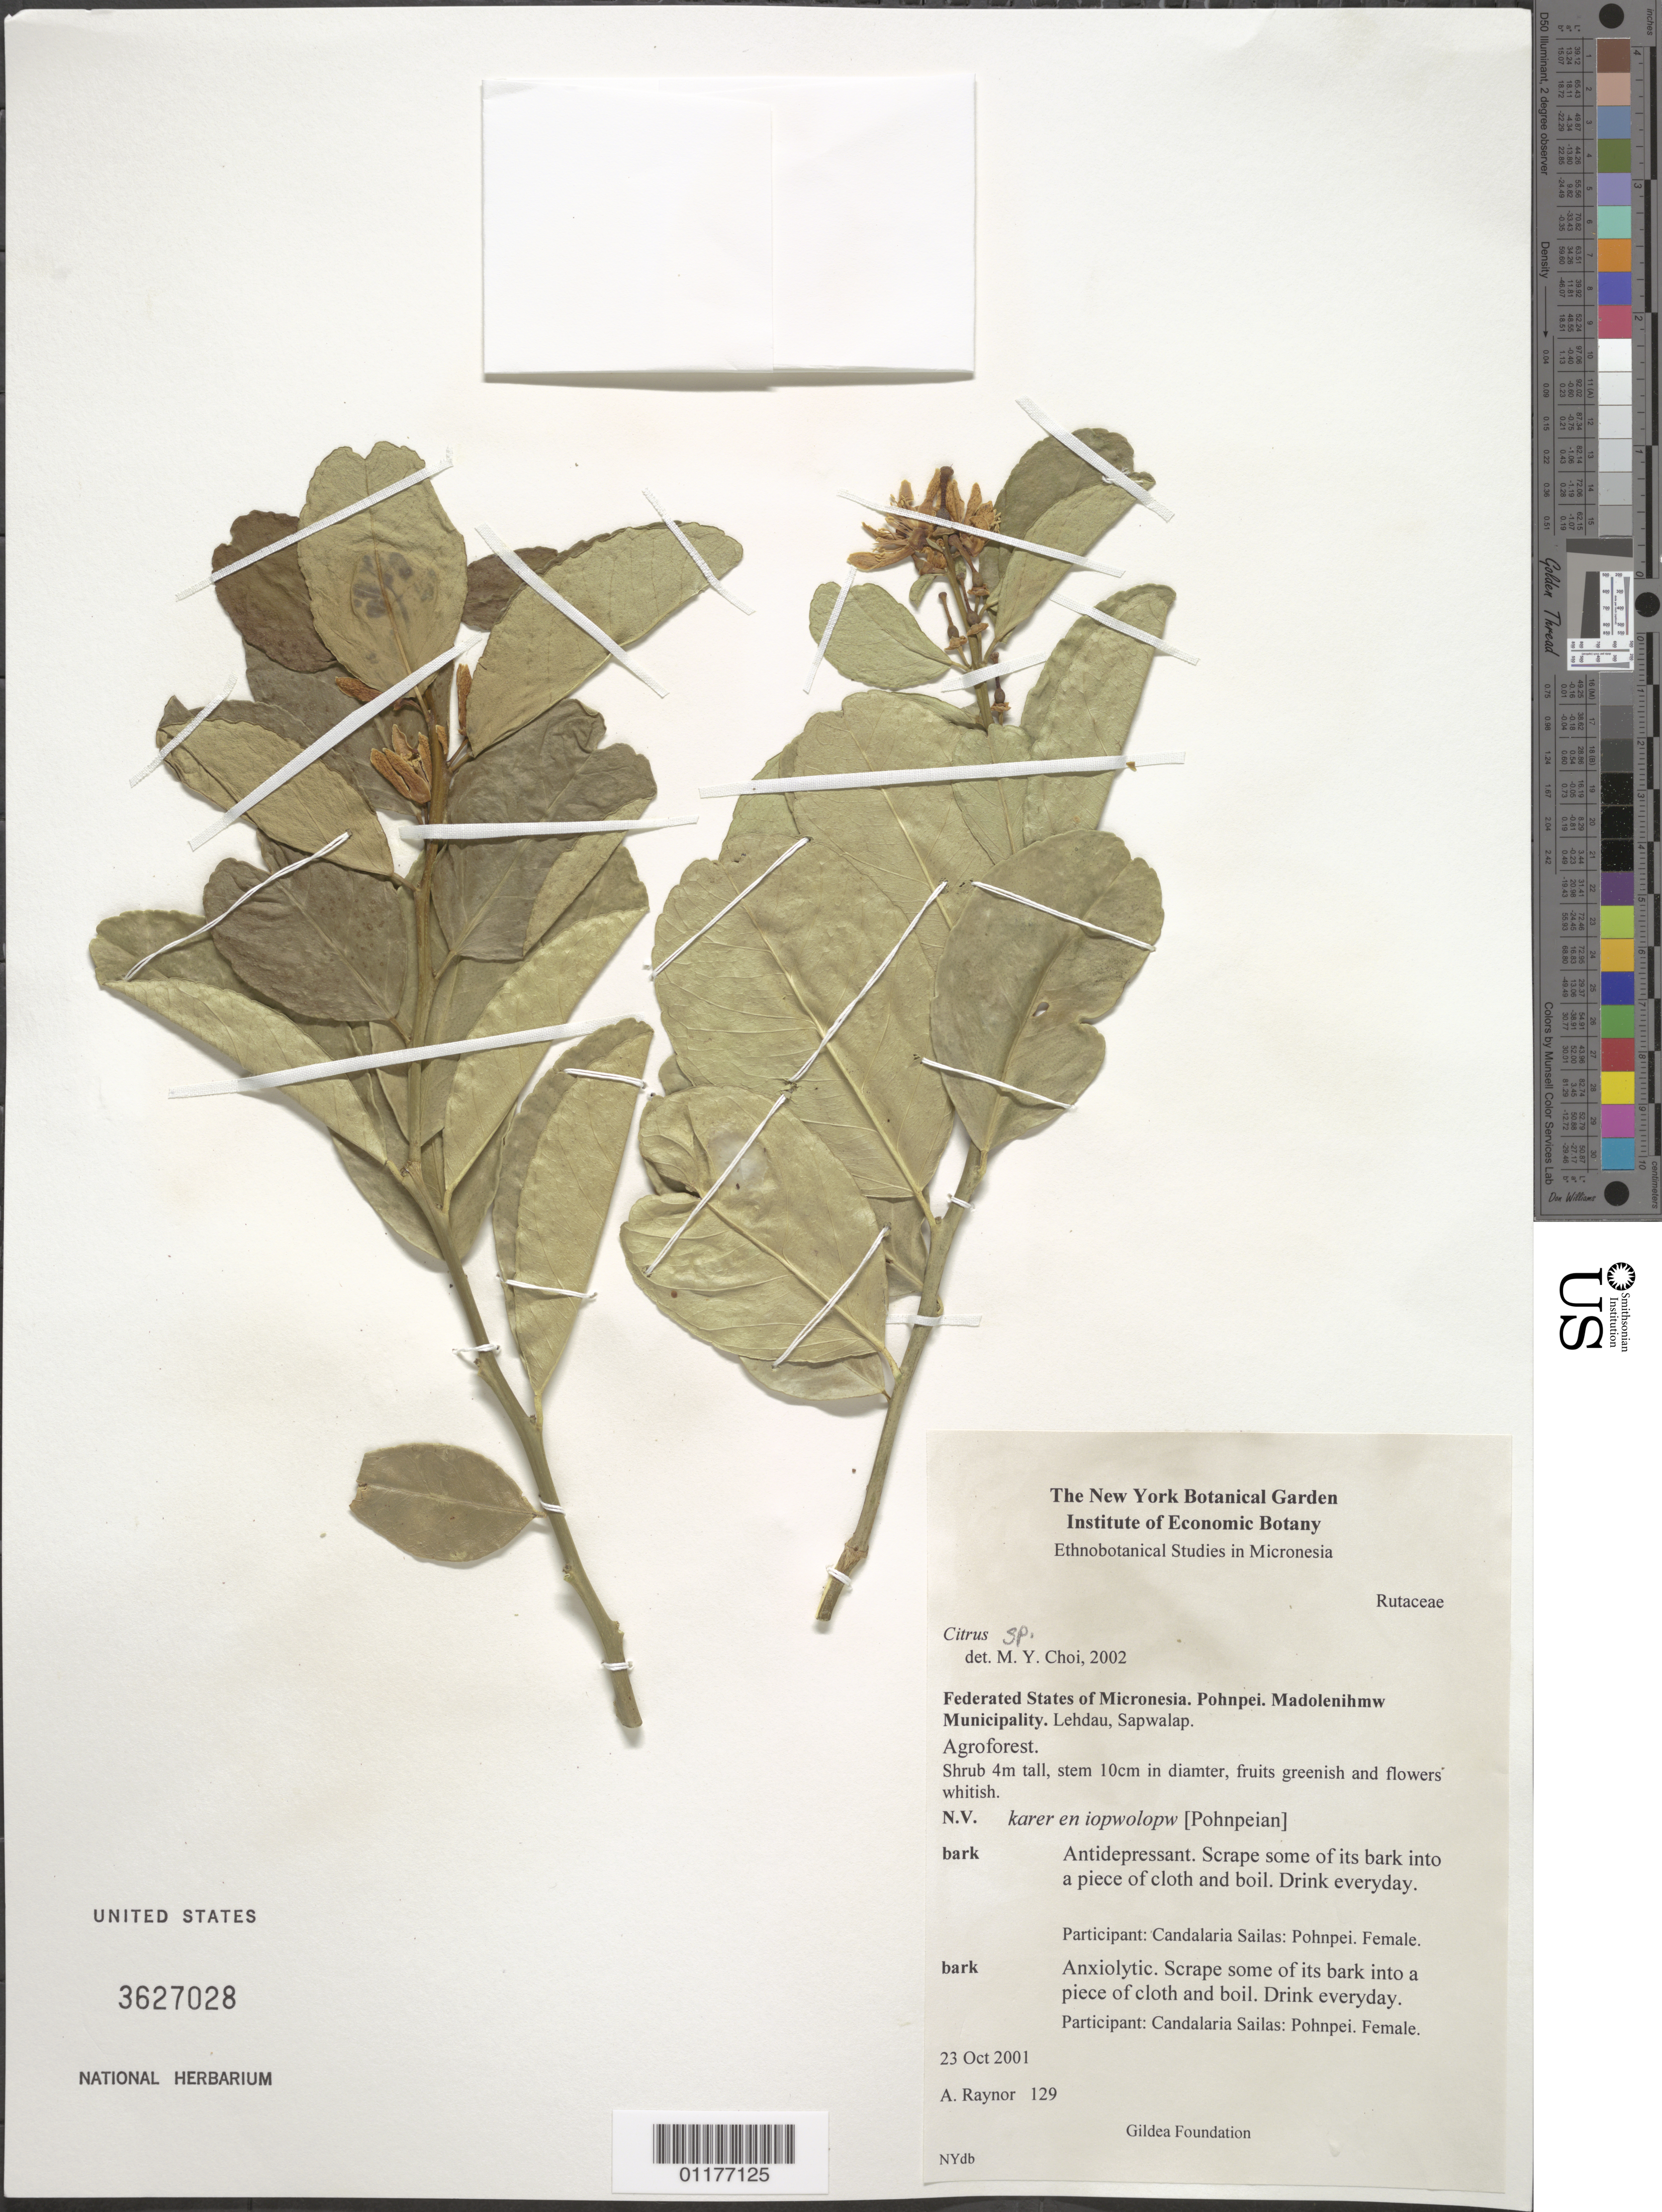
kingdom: Plantae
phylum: Tracheophyta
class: Magnoliopsida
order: Sapindales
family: Rutaceae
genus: Citrus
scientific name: Citrus sp.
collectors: A. Raynor & C. Sailas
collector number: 129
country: Micronesia, Federated States of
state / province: Pohnpei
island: Pohnpei [Ponape]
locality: Madolenihmw, Ledau Sapwalap.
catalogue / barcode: US 3627028